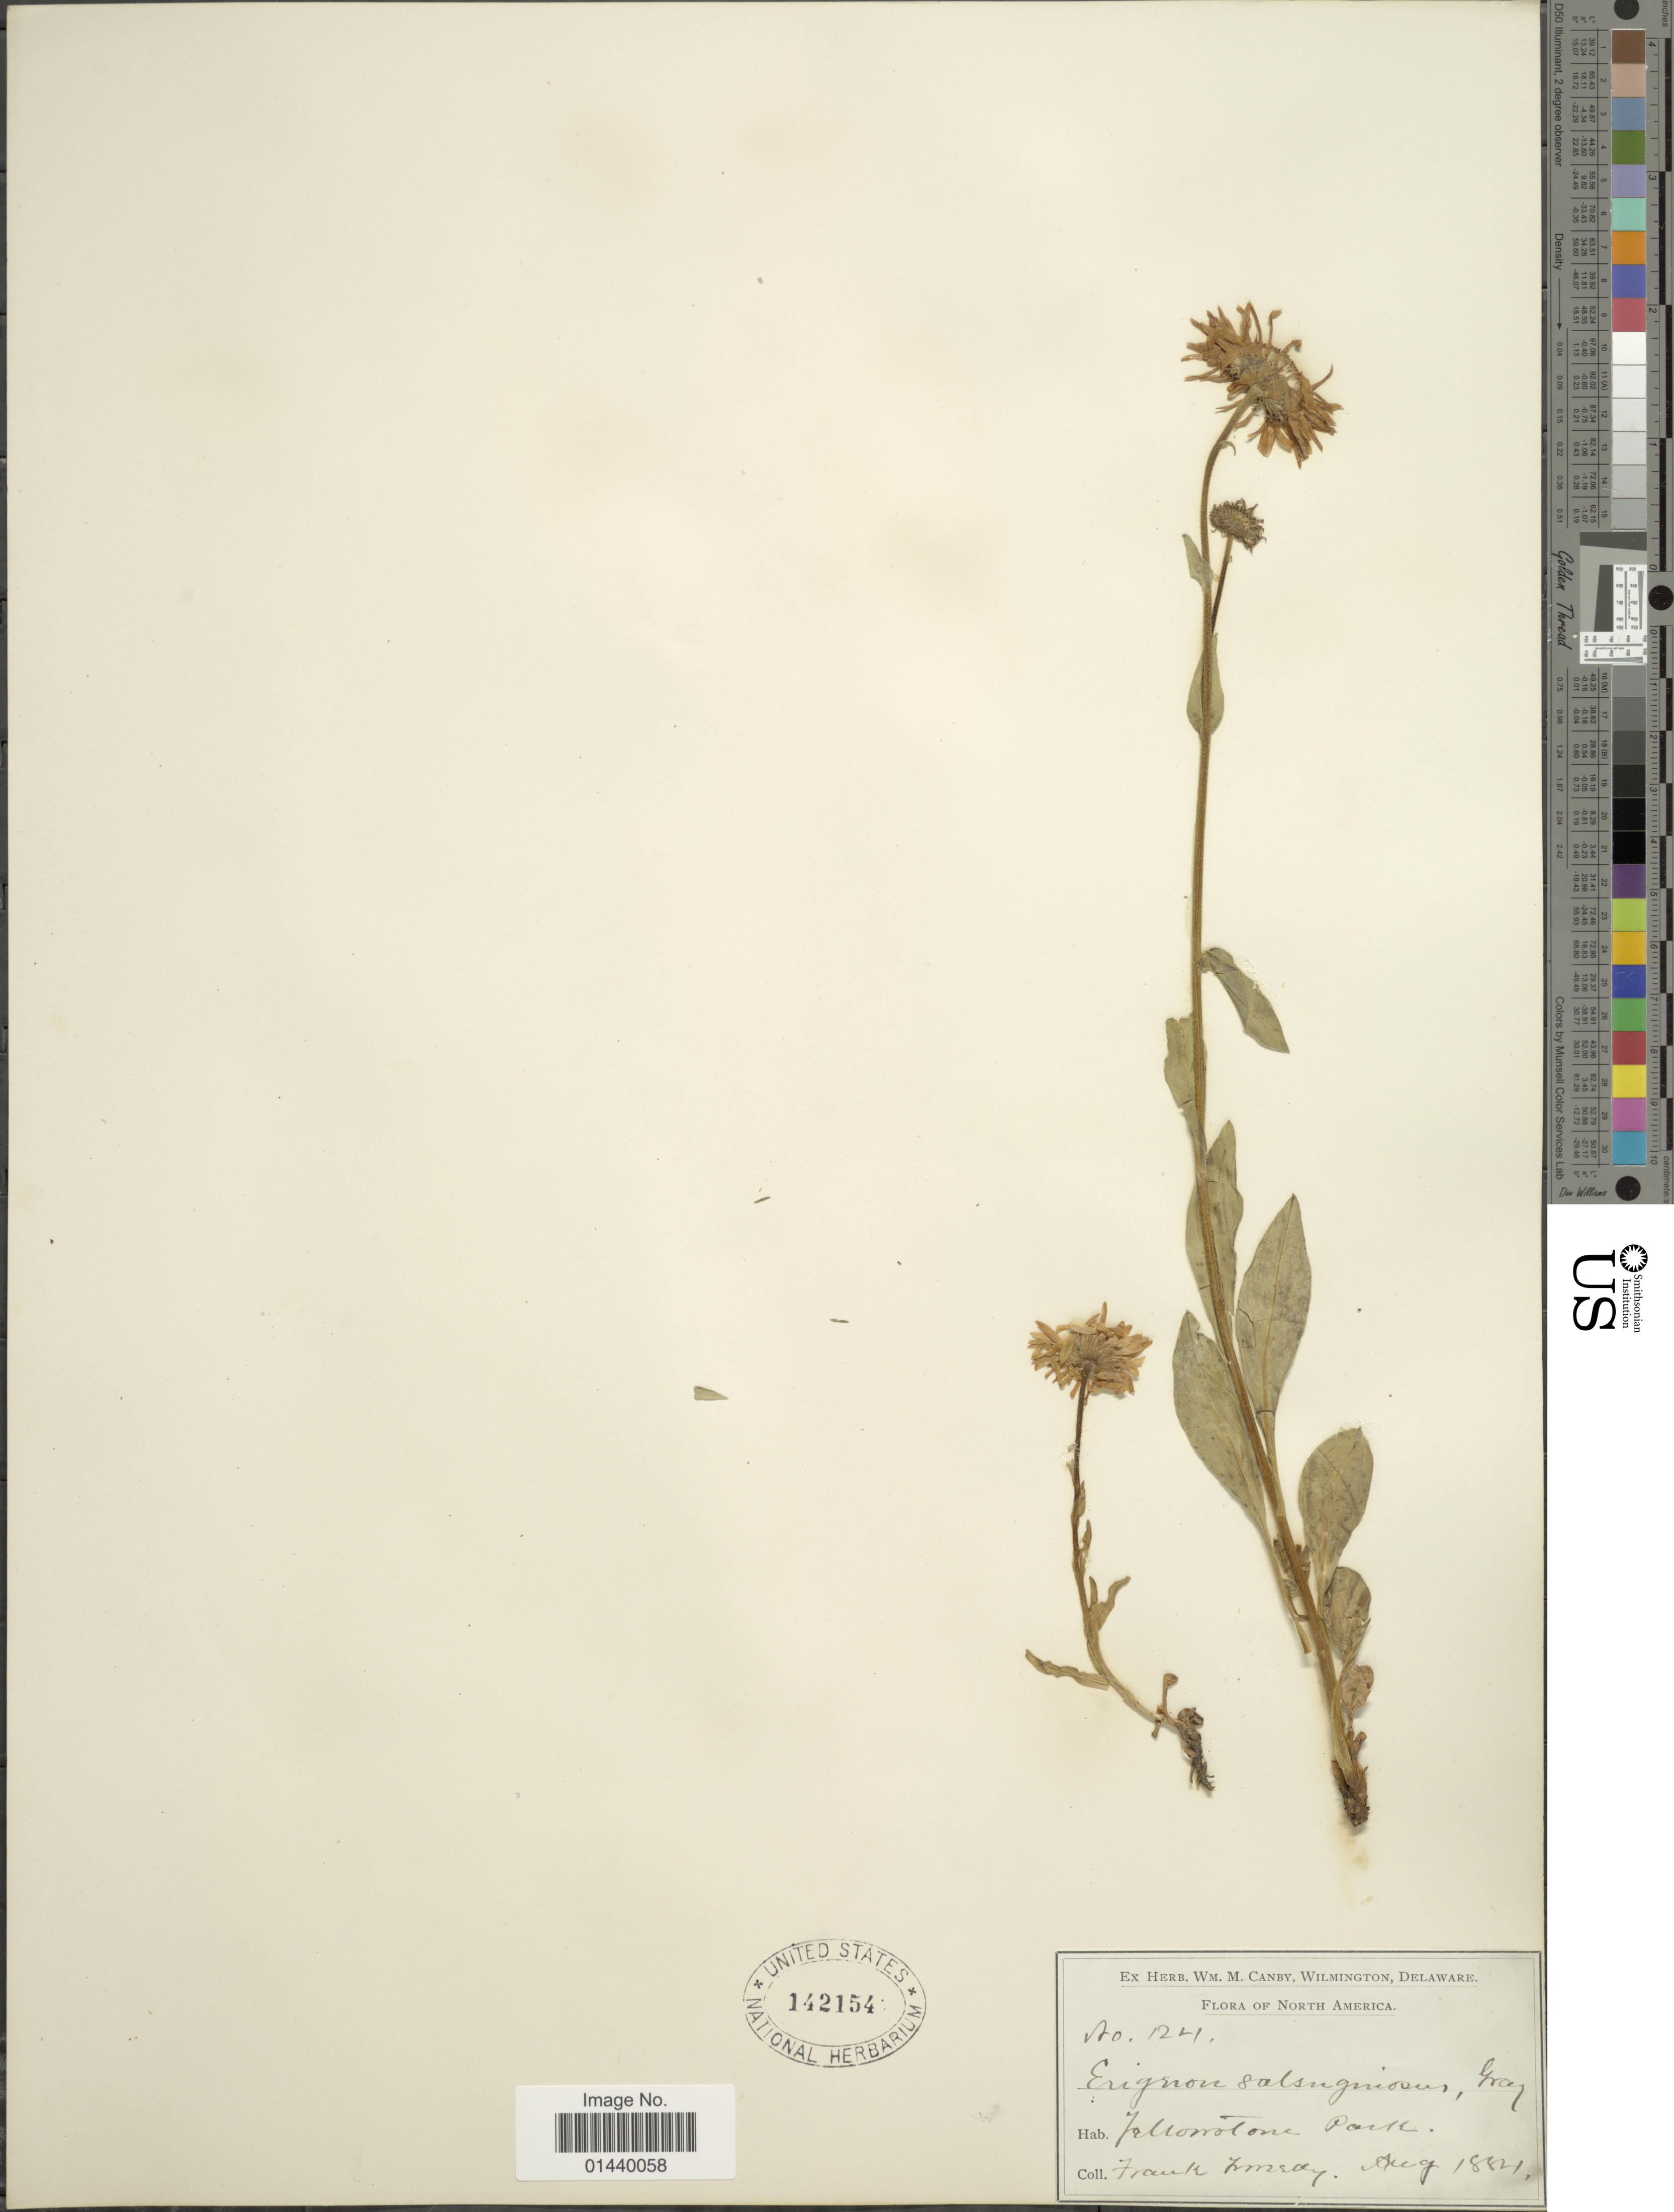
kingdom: Plantae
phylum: Tracheophyta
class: Magnoliopsida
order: Asterales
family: Asteraceae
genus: Erigeron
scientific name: Erigeron salsuginosus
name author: (Richardson ex R. Br.) A. Gray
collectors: F. Tweedy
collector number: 124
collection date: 1884-08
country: United States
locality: Yellowstone Park.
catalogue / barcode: US 142154